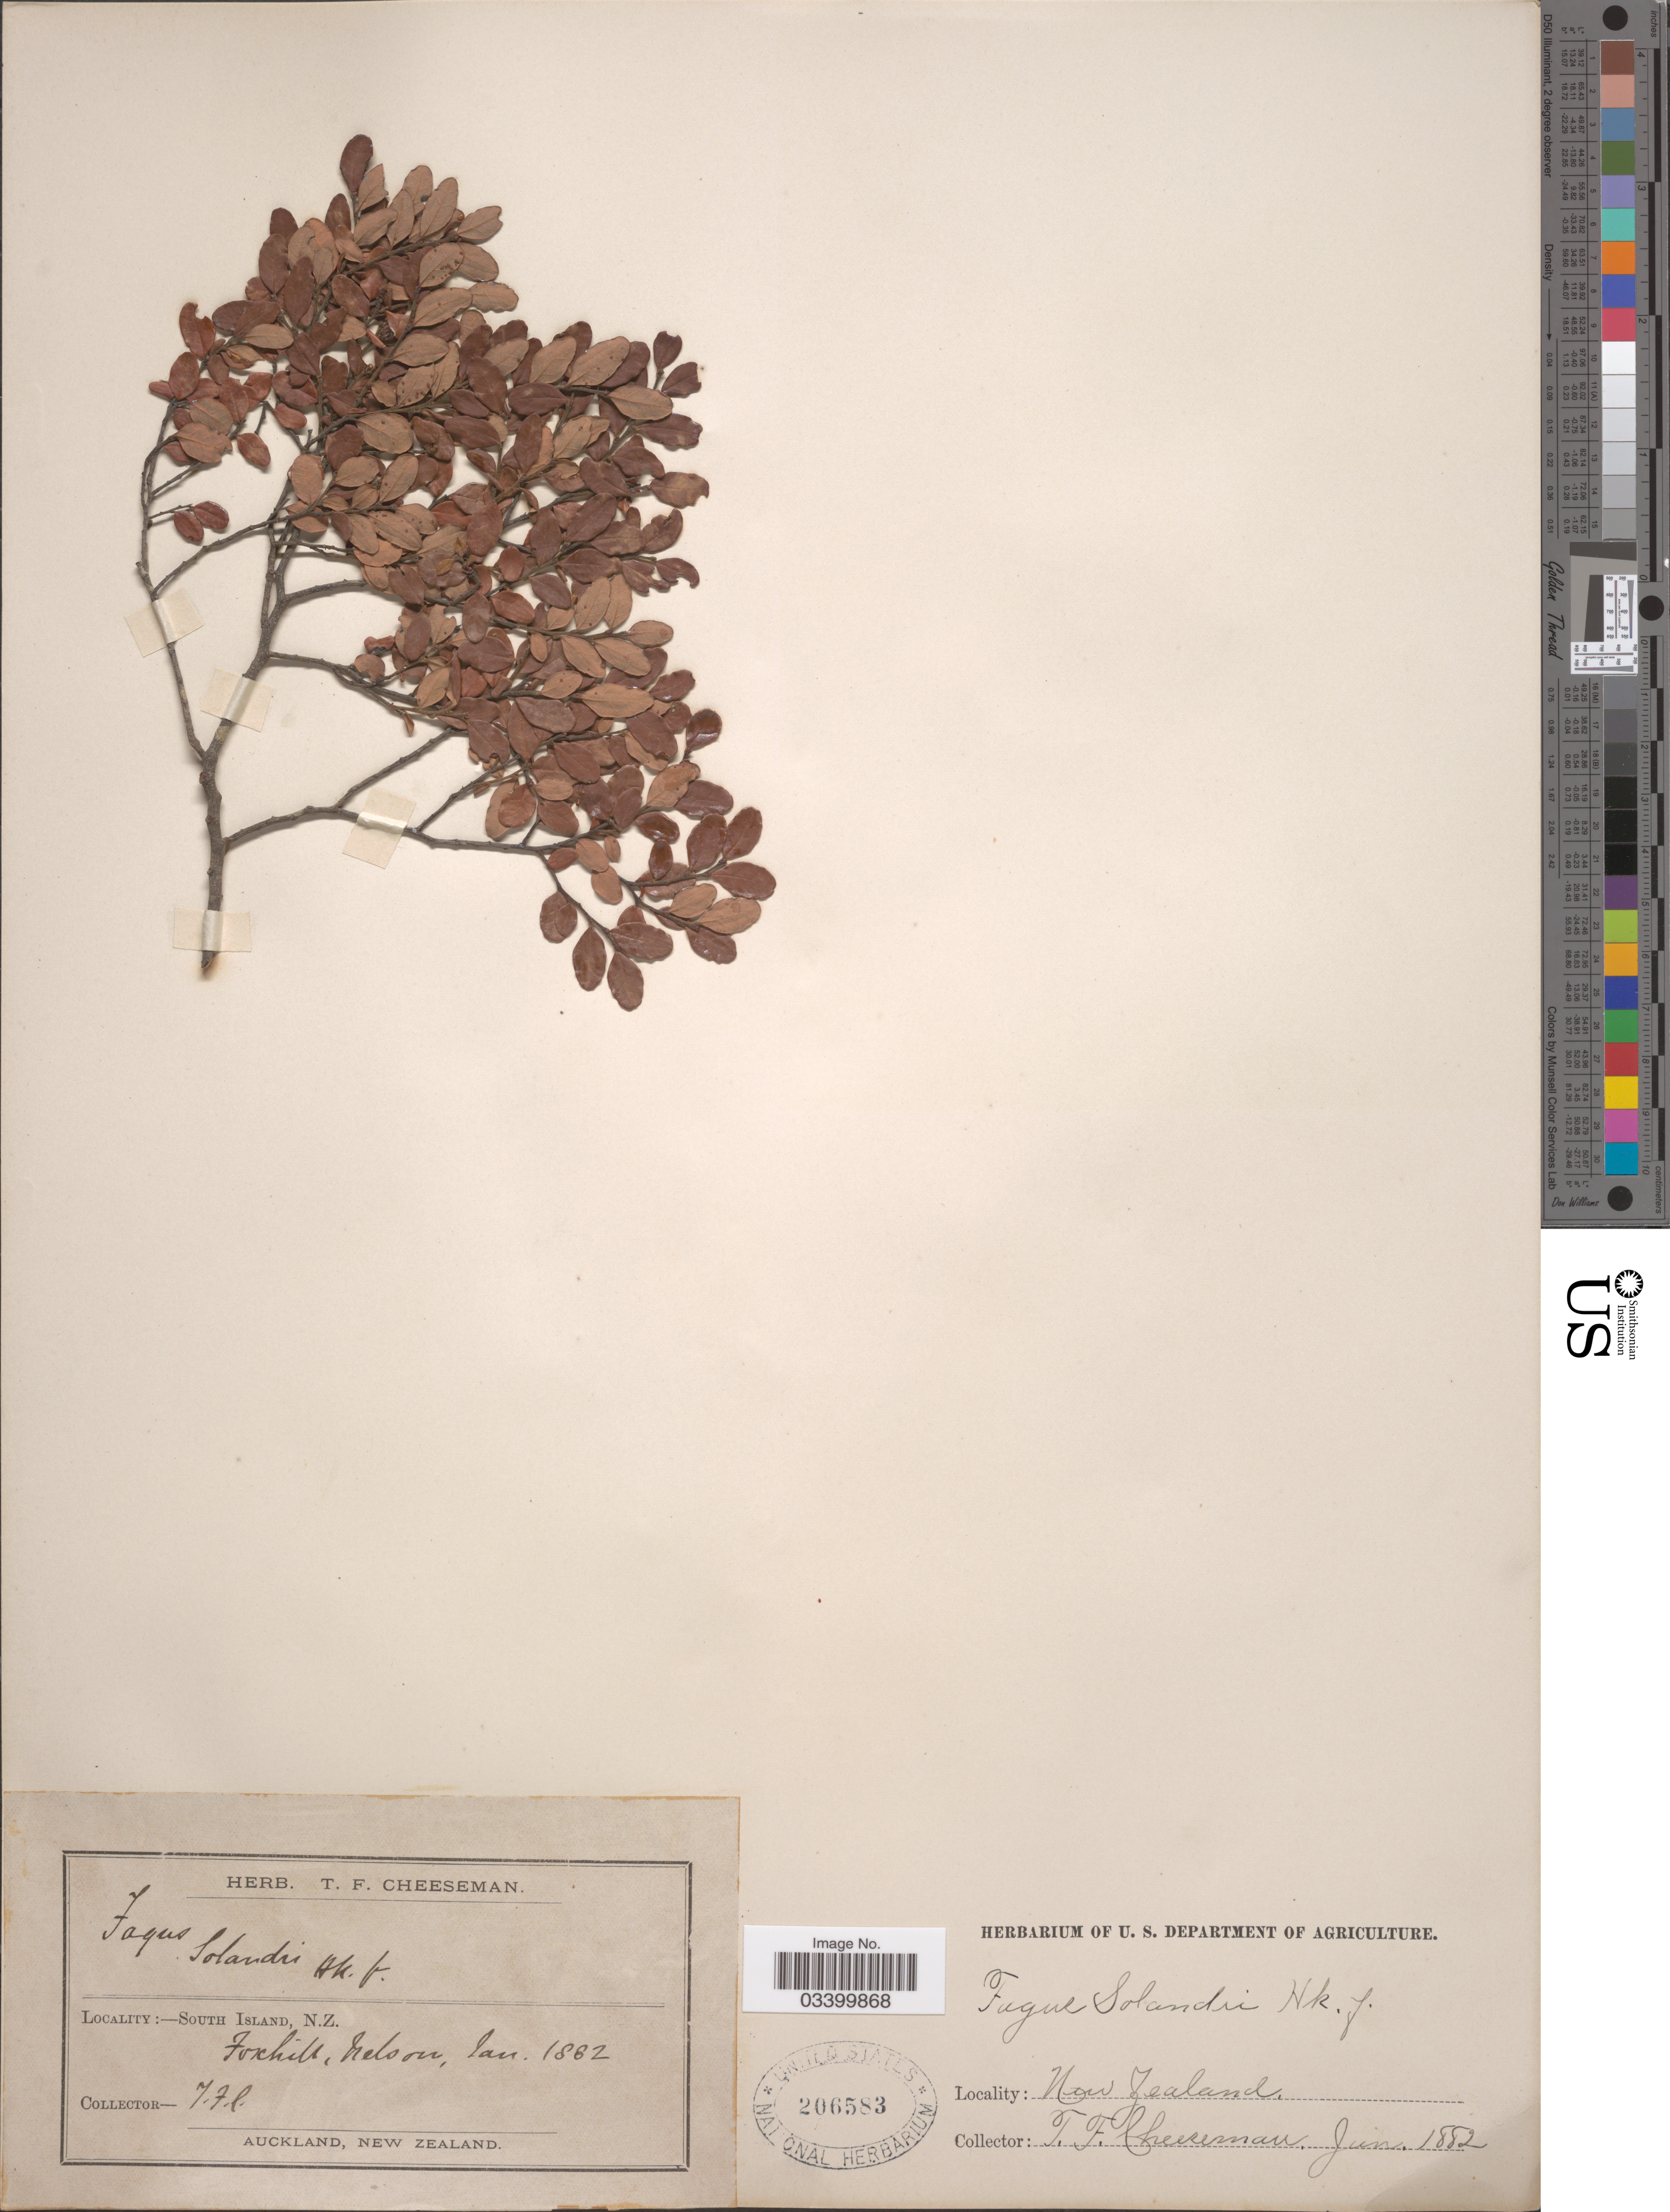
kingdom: Plantae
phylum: Tracheophyta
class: Magnoliopsida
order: Fagales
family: Nothofagaceae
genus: Nothofagus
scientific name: Nothofagus solandri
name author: (Hook. f.) Oerst.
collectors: T. F. Cheeseman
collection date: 1882-01/1882-06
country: New Zealand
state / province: Nelson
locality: South Island. Foxhill.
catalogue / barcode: US 206583